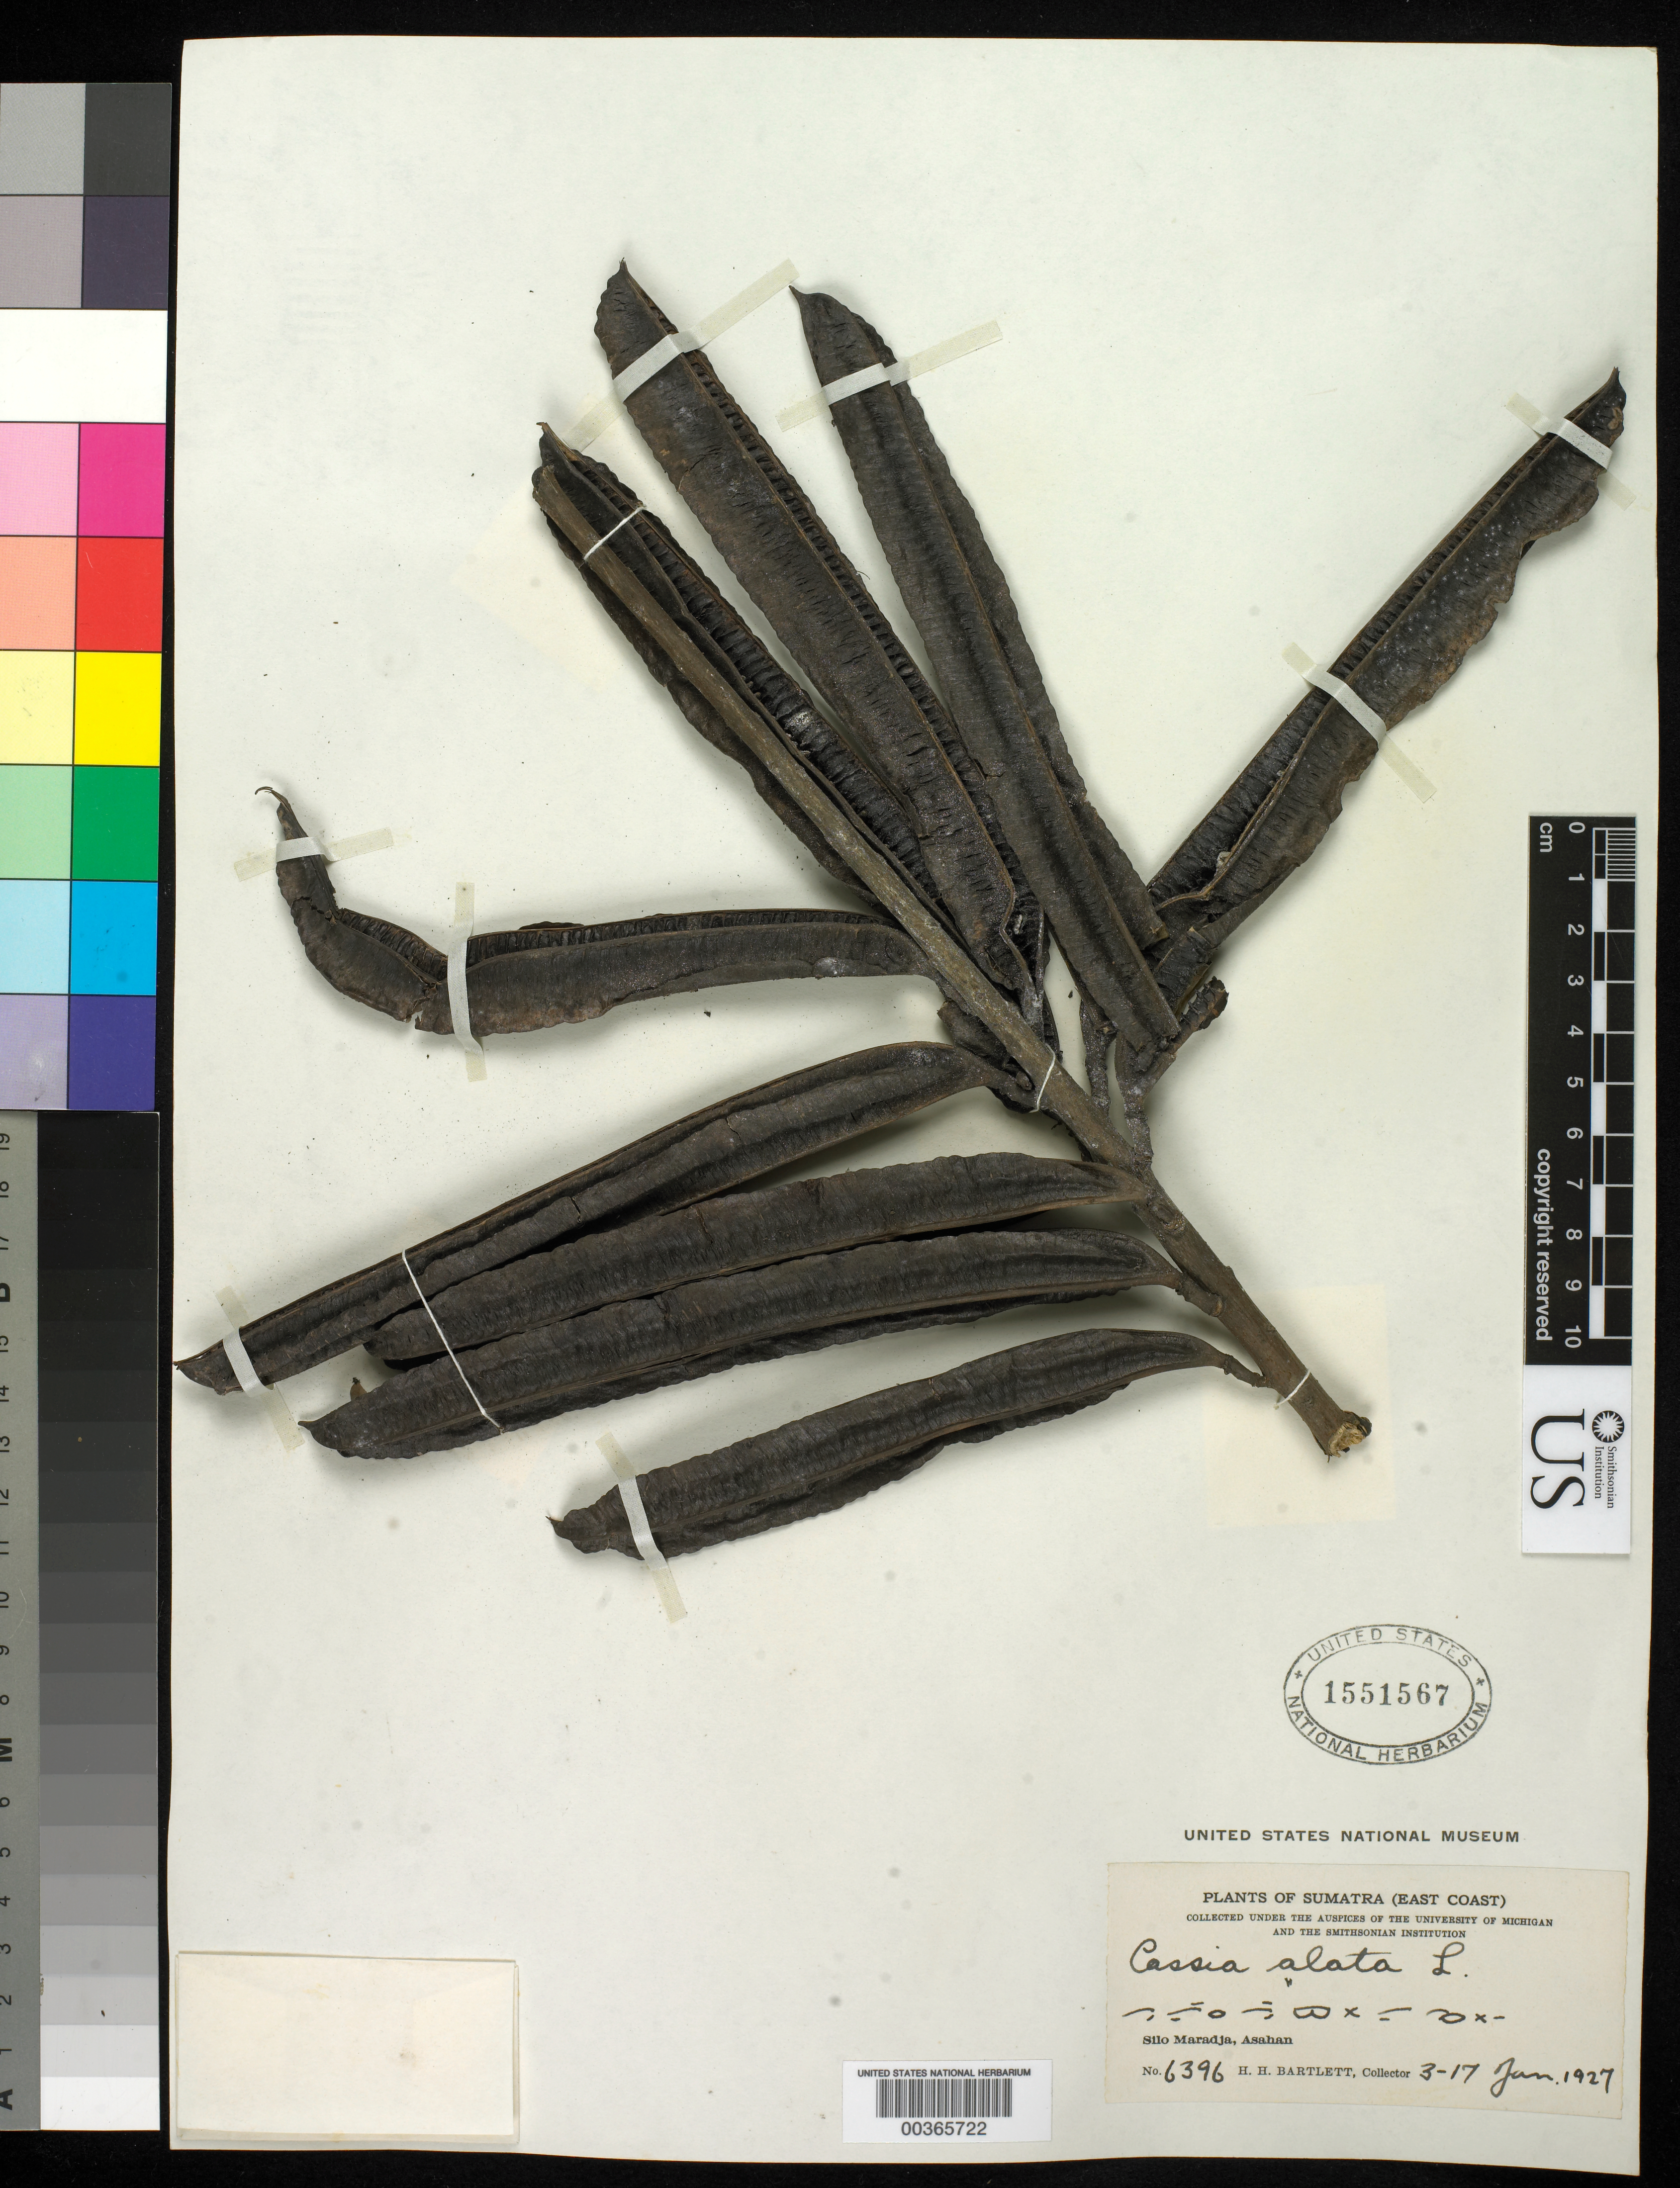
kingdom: Plantae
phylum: Tracheophyta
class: Magnoliopsida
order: Fabales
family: Fabaceae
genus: Senna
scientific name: Senna alata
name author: (L.) Roxb.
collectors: H. H. Bartlett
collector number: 6396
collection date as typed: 03 Jun 1927 to 17 Jun 1927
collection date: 1927-06-03/1927-06-17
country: Indonesia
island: Sumatra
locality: Silo maradja, asahan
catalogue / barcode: US 1551567